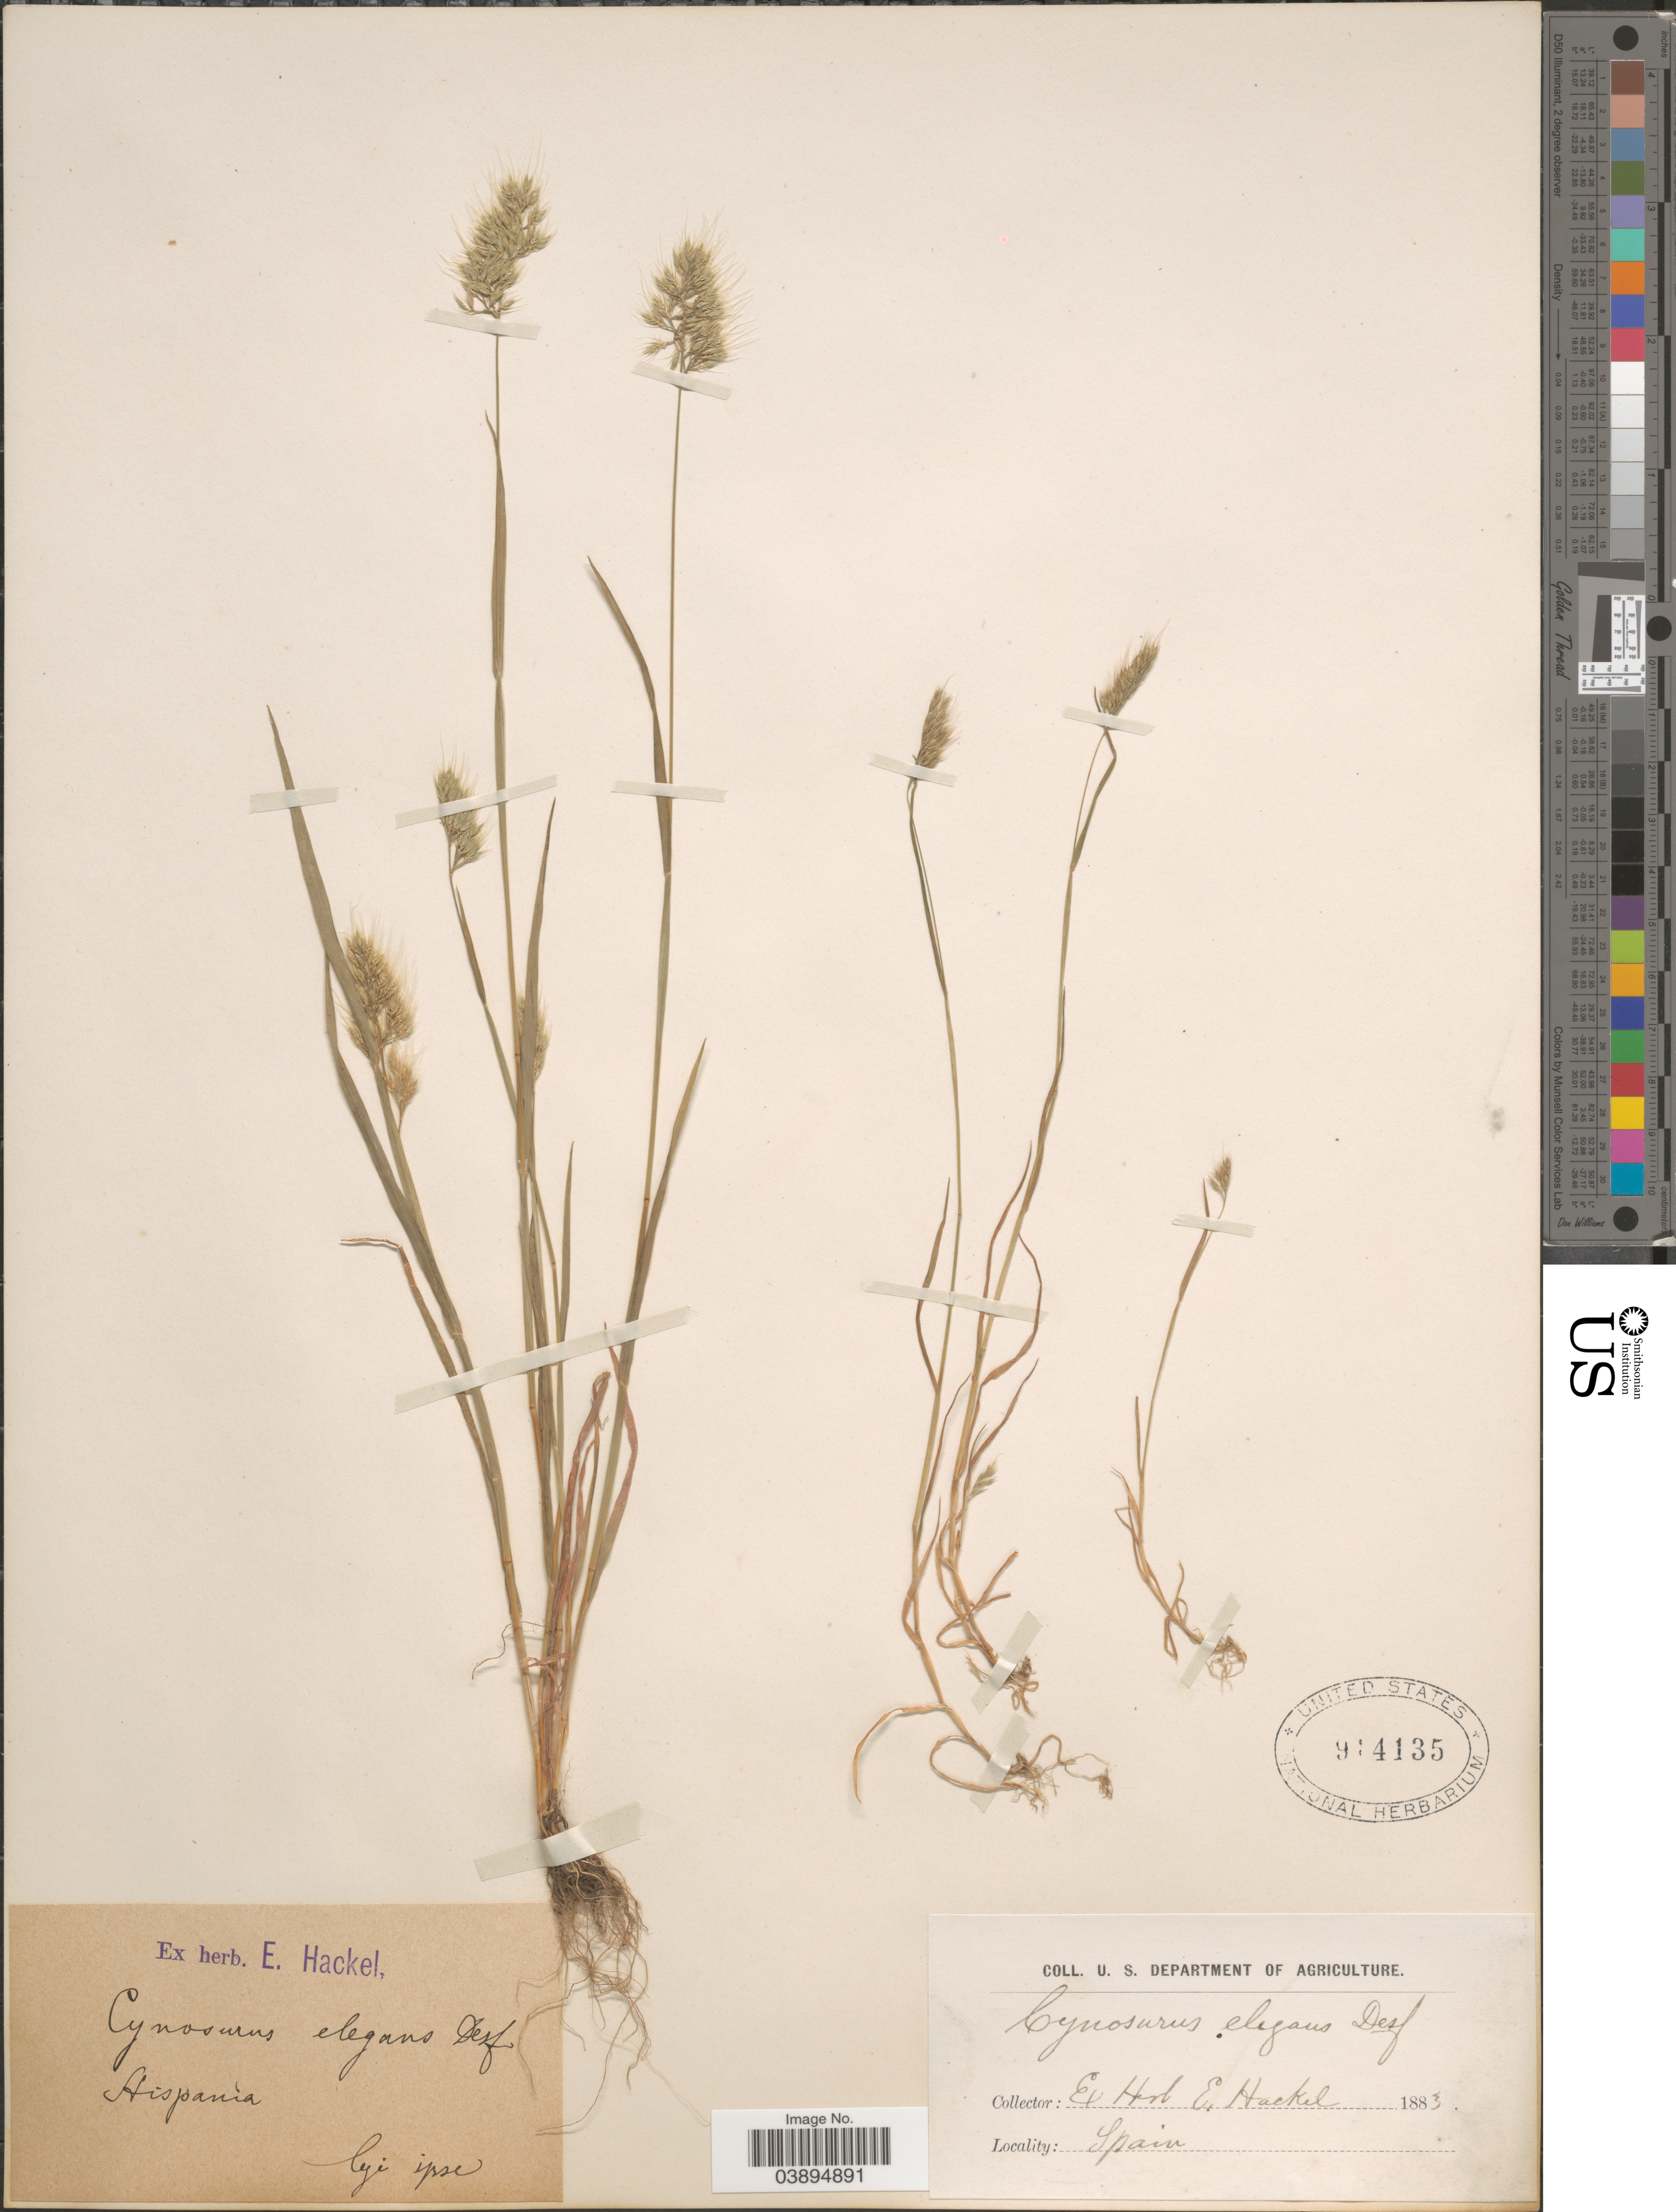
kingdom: Plantae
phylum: Tracheophyta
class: Liliopsida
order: Poales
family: Poaceae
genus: Cynosurus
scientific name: Cynosurus elegans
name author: Desf.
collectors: E. Hackel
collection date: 1883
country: Spain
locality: Hispania.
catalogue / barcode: US 914135